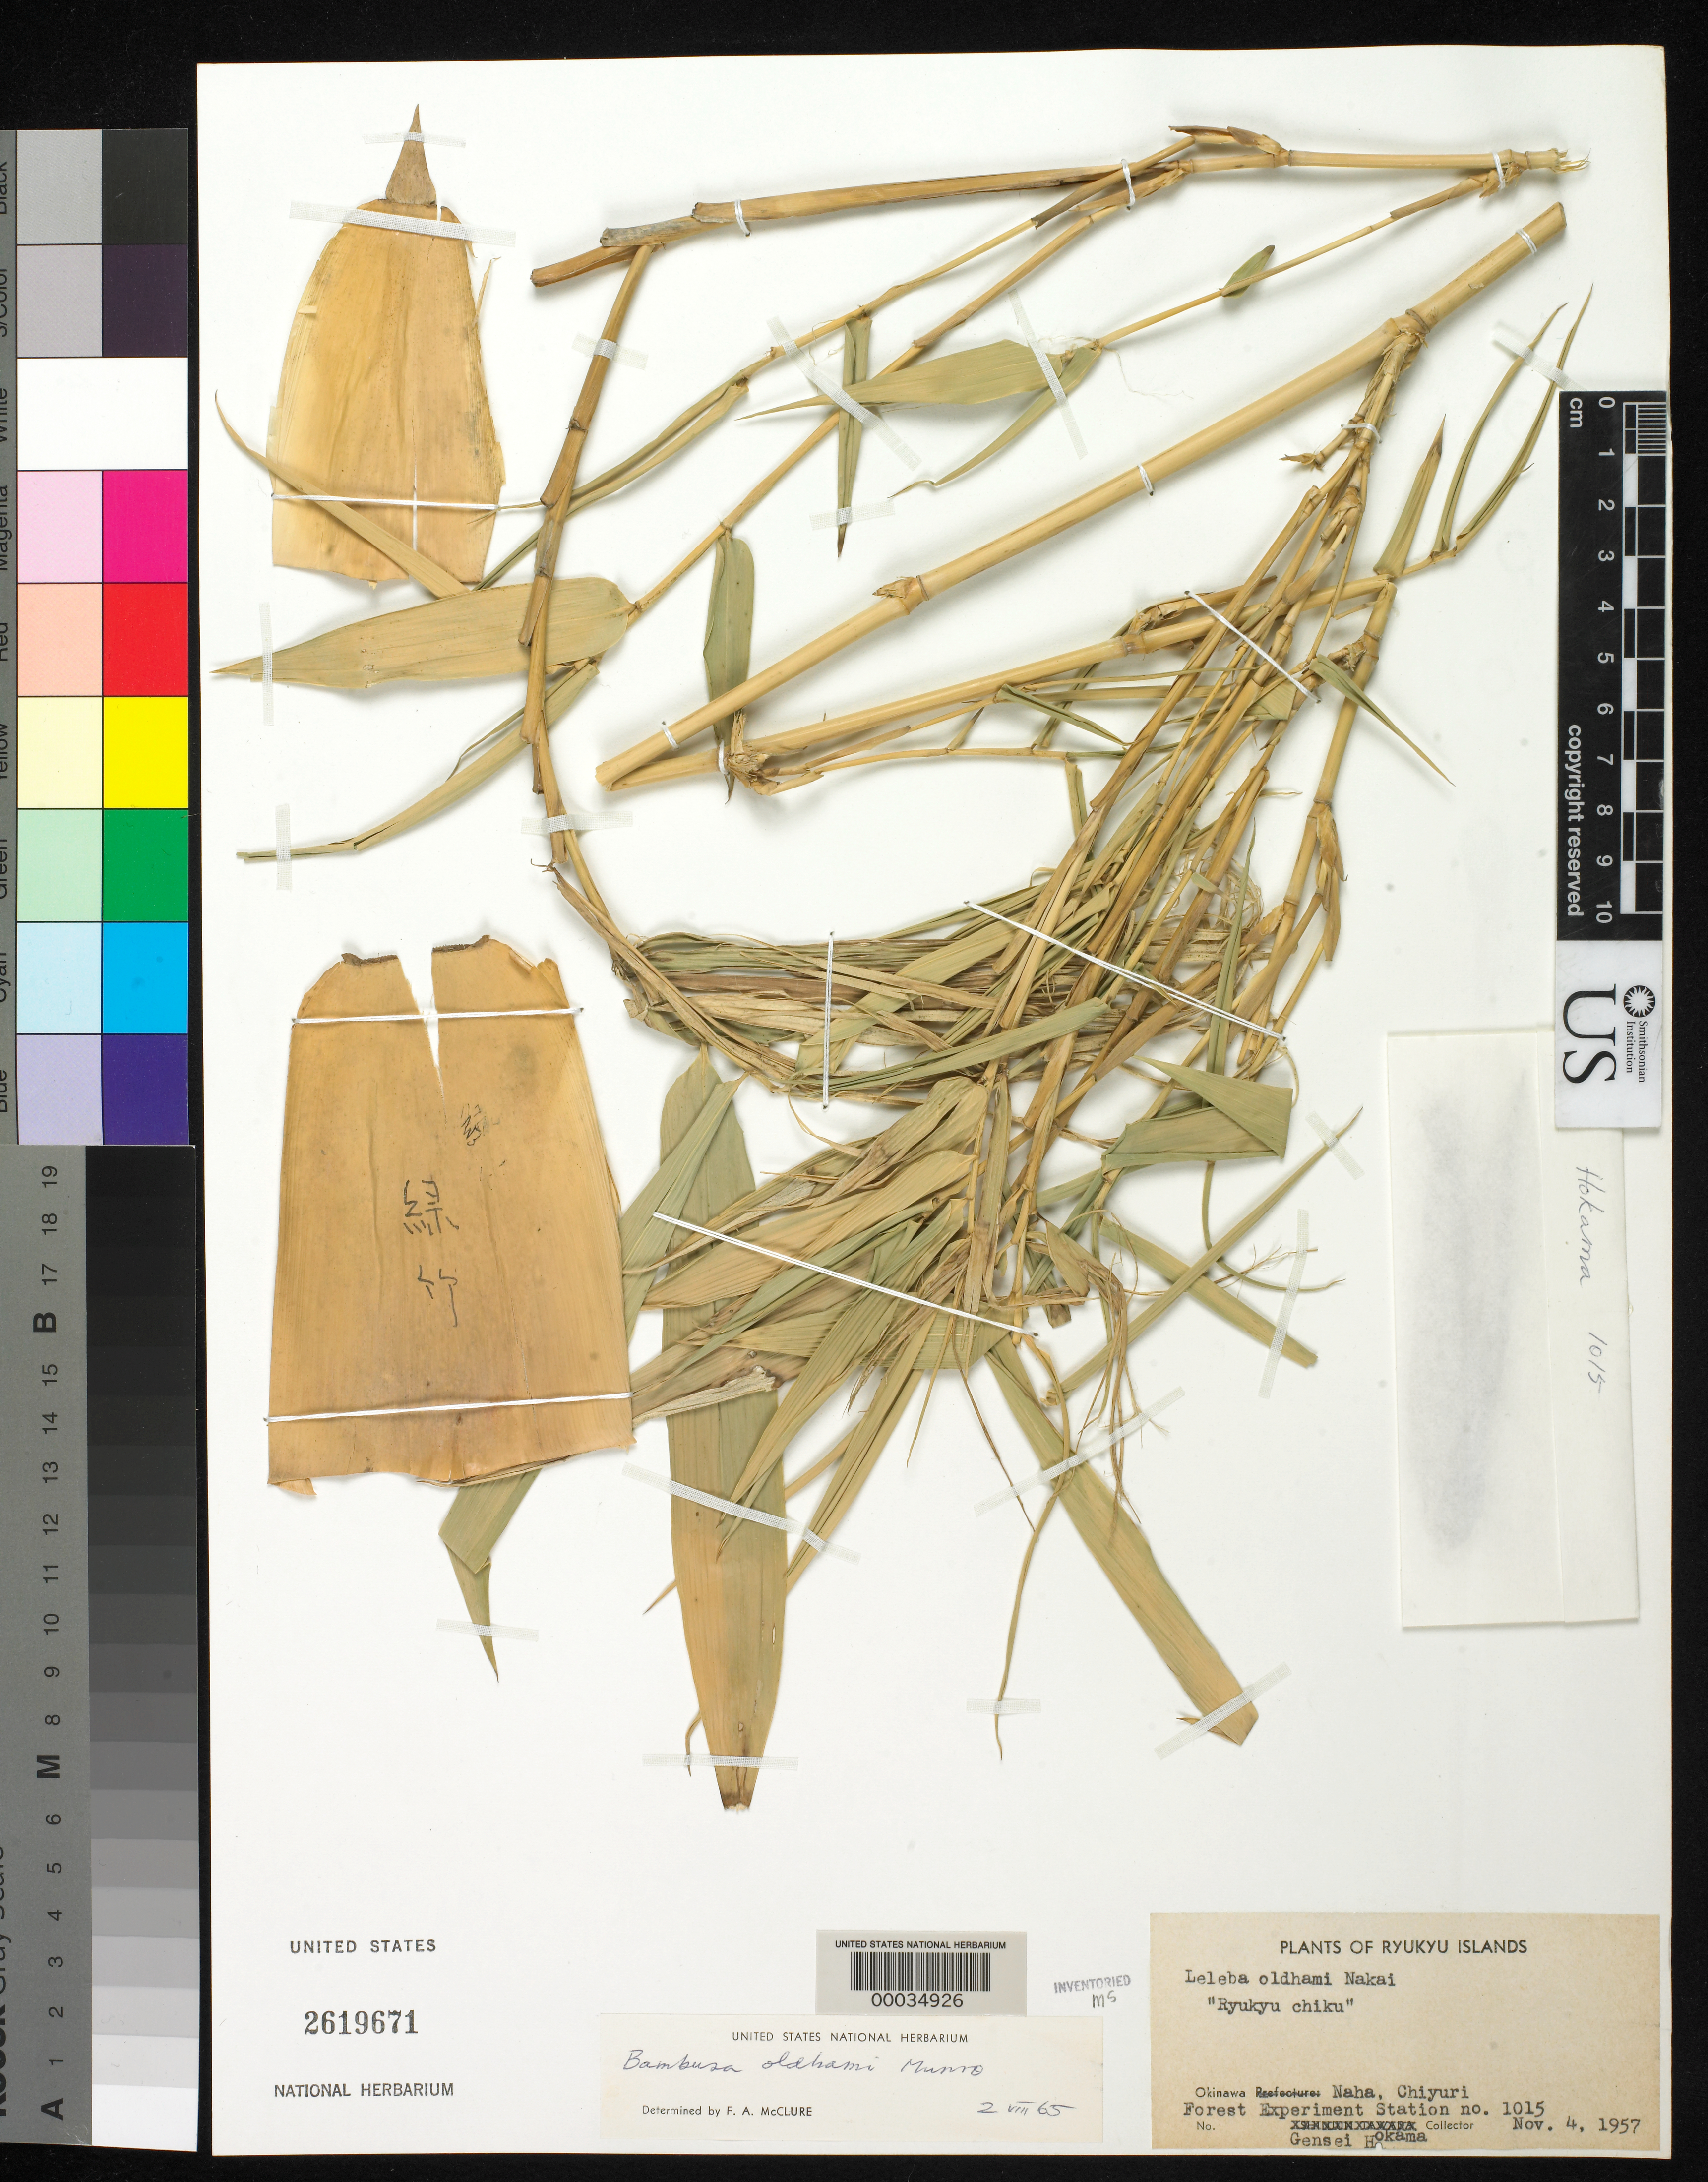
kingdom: Plantae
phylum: Tracheophyta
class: Liliopsida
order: Poales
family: Poaceae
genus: Bambusa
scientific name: Bambusa oldhamii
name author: Munro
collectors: G. Hokama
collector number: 1015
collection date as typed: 04 Nov 1957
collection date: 1957-11-04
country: Japan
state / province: Okinawa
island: Ryukyu Is.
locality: Naha, chiyuri forest experimental station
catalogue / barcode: US 2619671